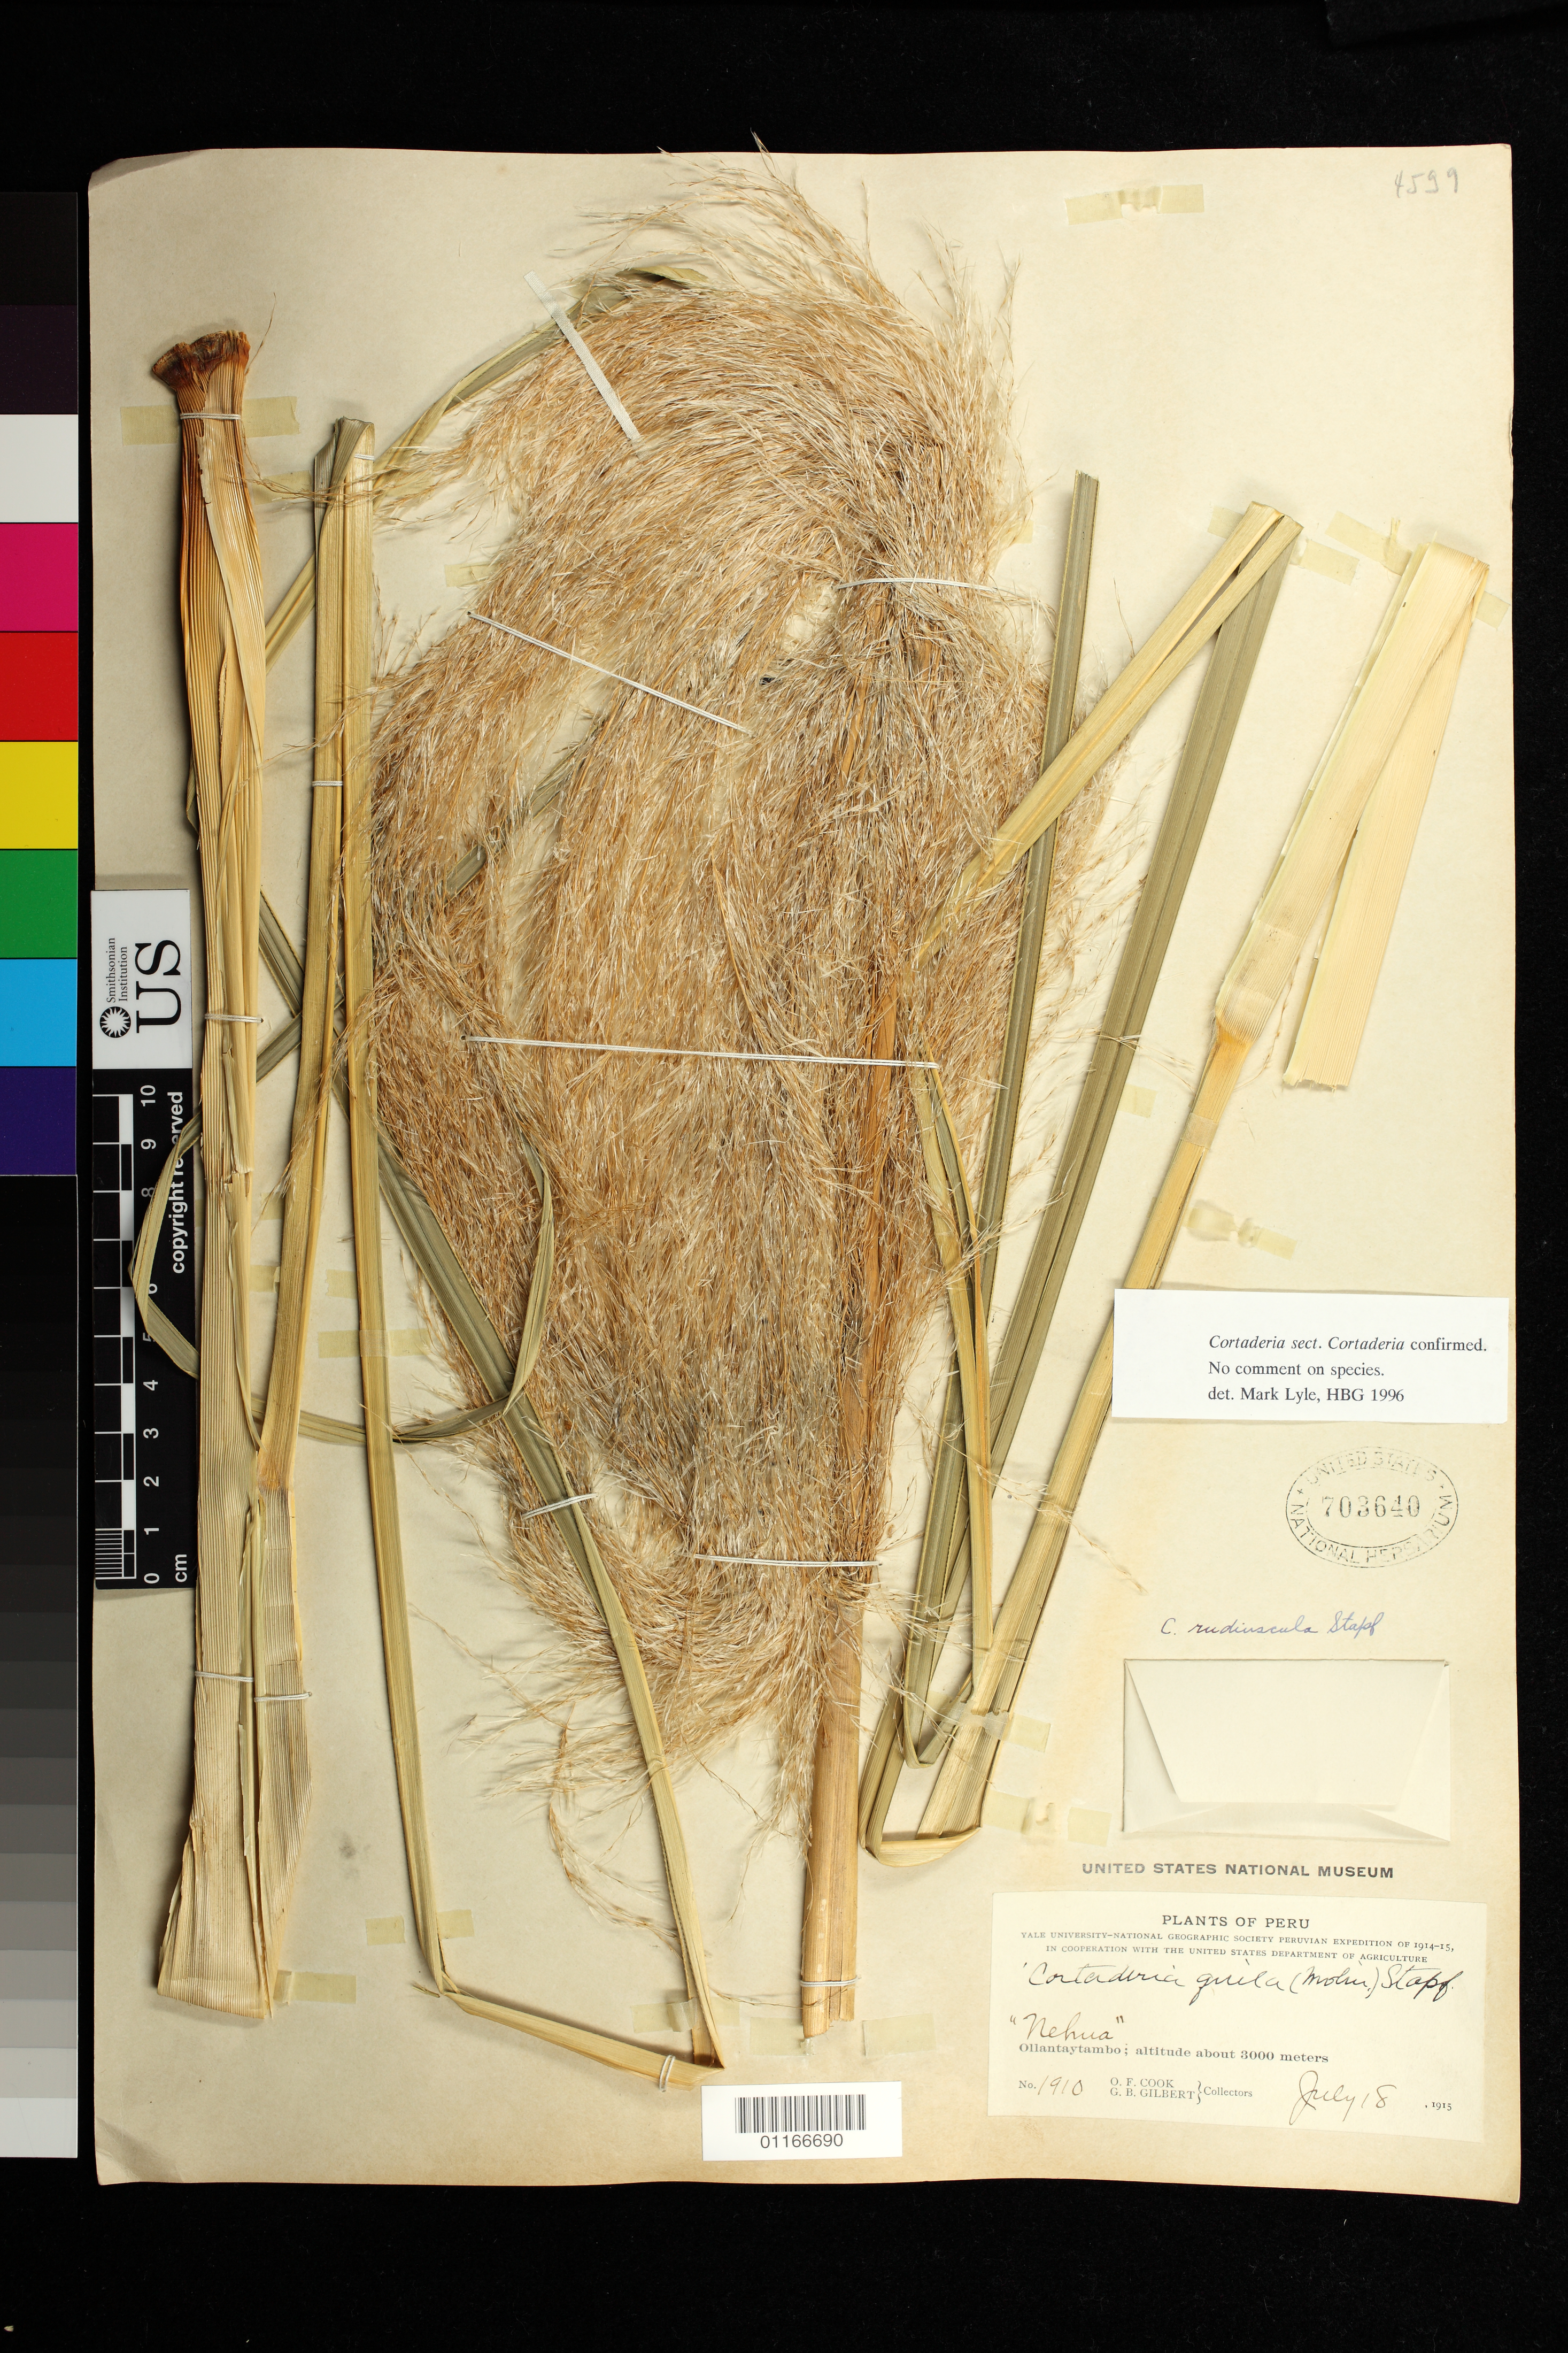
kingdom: Plantae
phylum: Tracheophyta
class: Liliopsida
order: Poales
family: Poaceae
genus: Cortaderia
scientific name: Cortaderia sect. Cortaderia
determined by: Lyle, M.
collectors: O. F. Cook & G. B. Gilbert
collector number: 1910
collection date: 1915-07-18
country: Peru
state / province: Cusco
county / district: Urubamba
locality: Ollantaytambo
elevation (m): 3000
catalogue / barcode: US 703640